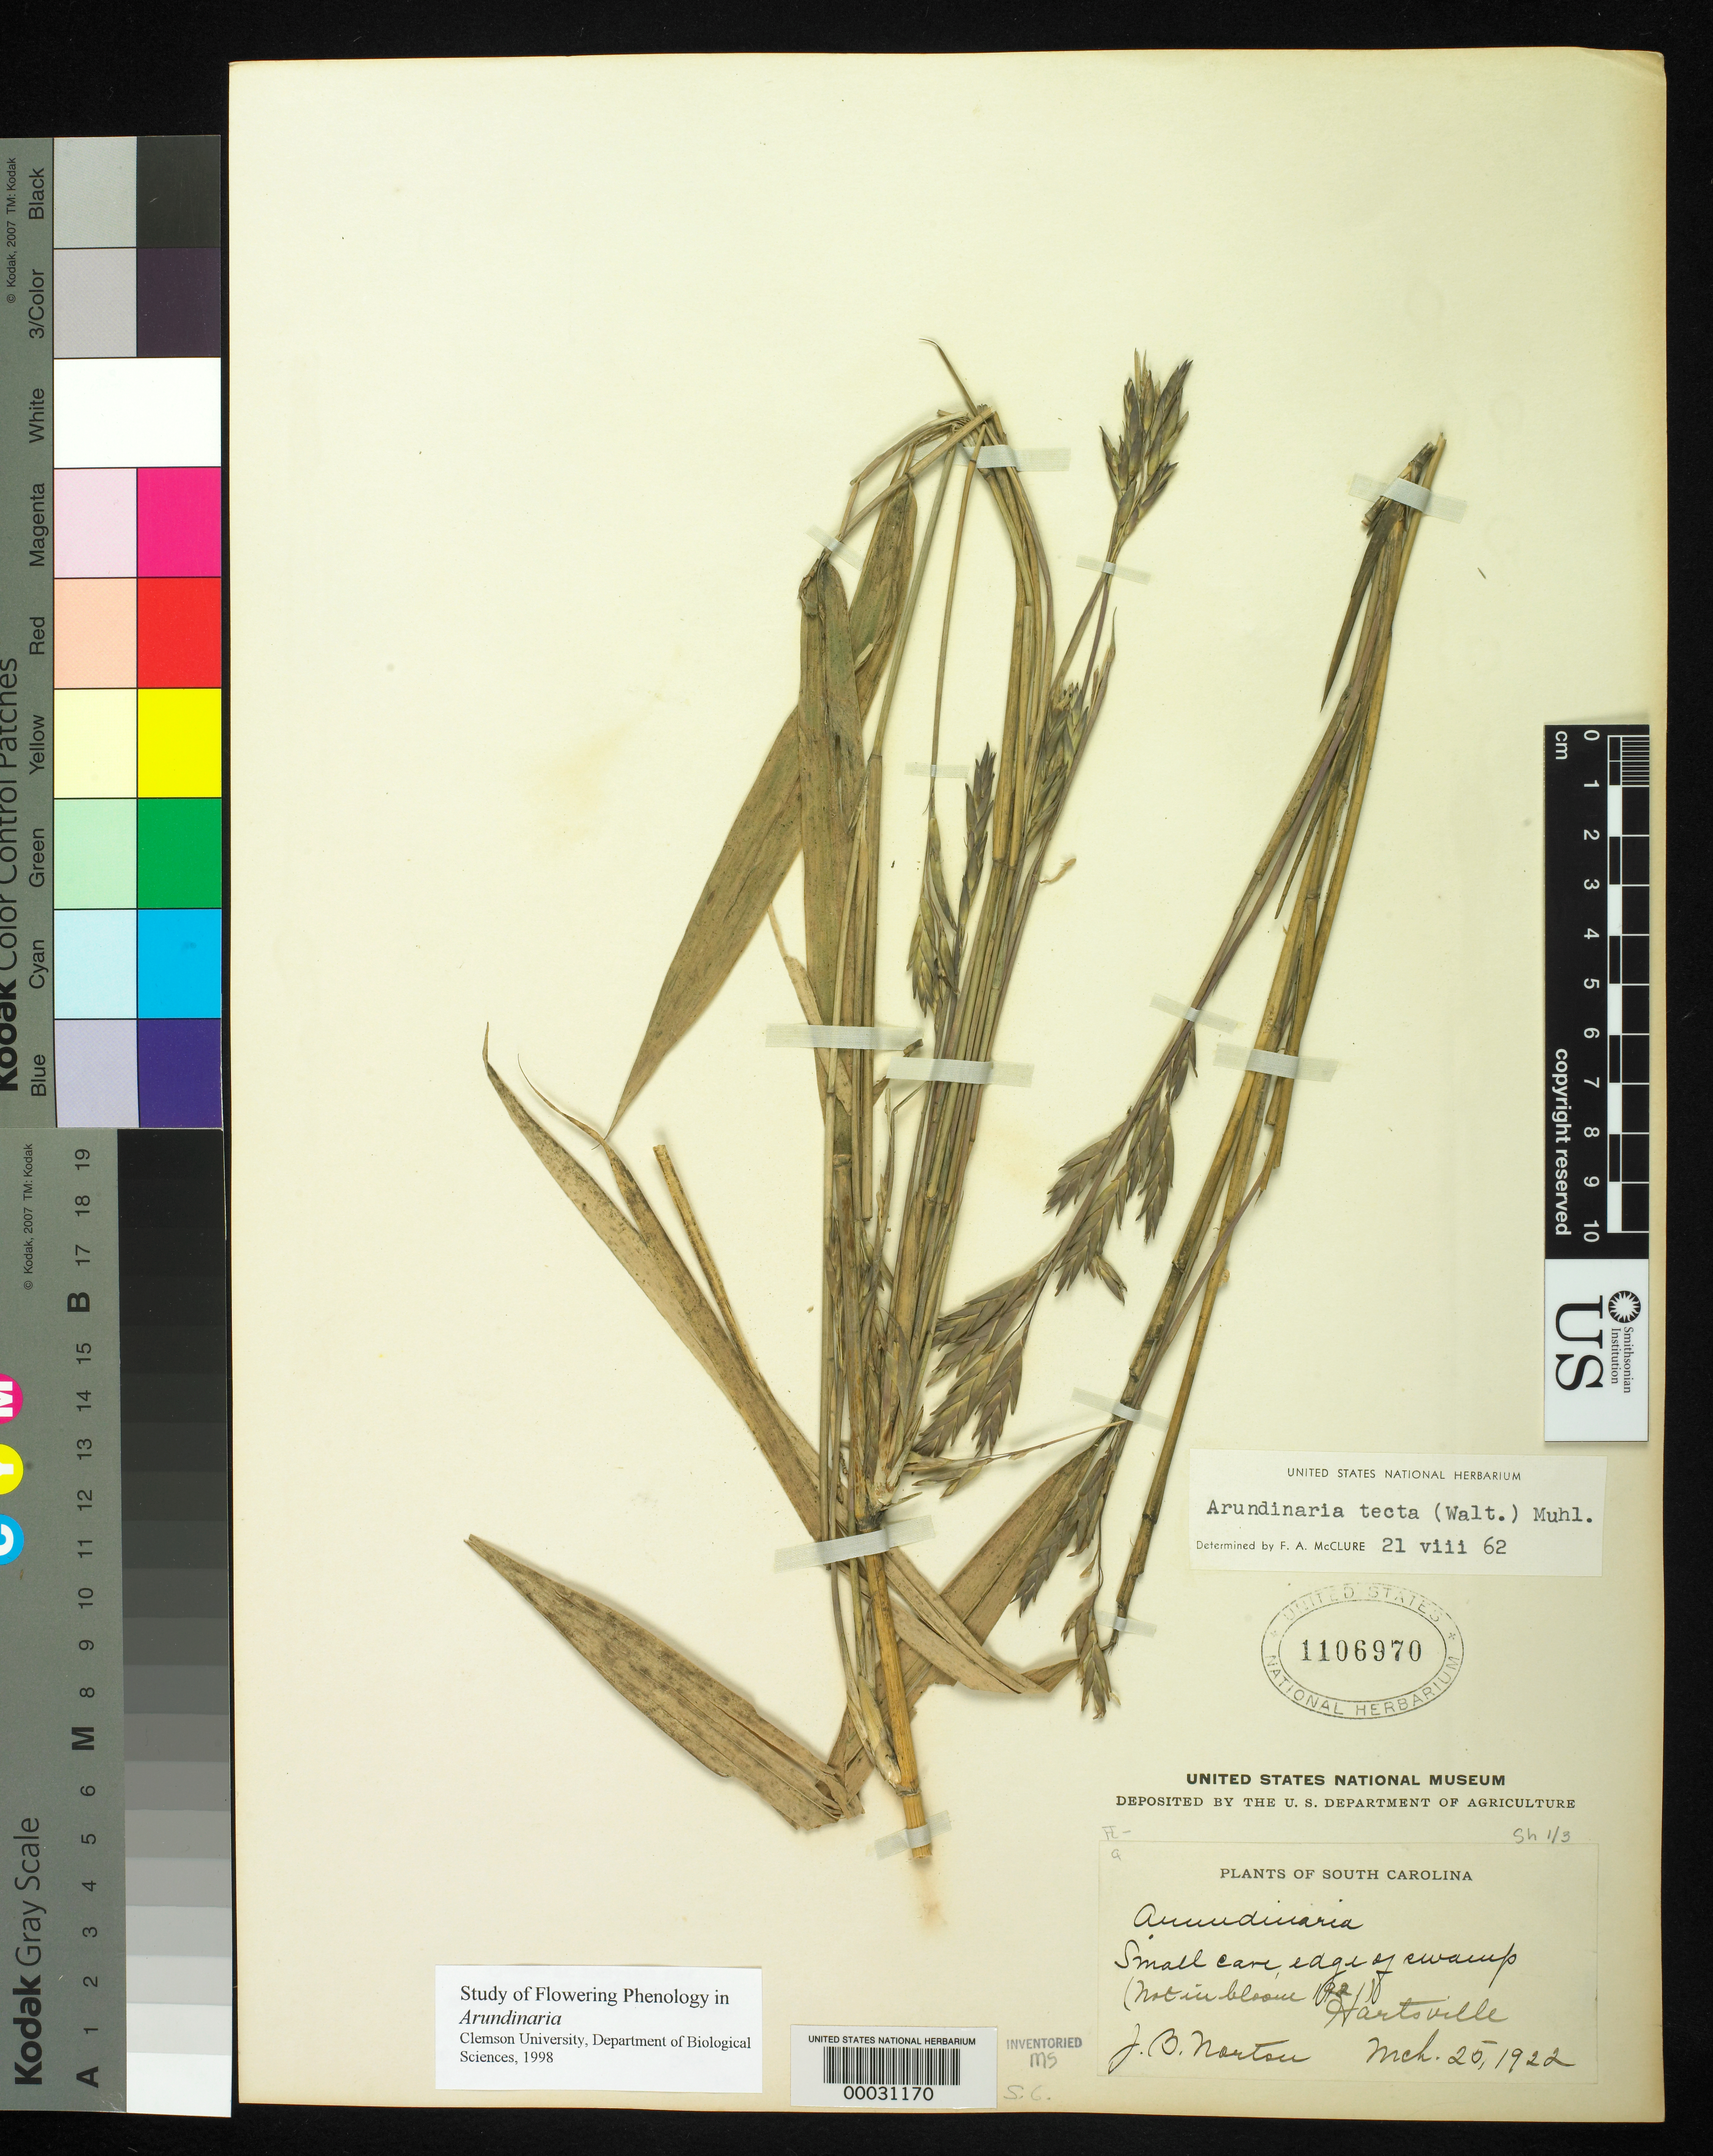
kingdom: Plantae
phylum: Tracheophyta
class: Liliopsida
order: Poales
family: Poaceae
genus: Arundinaria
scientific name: Arundinaria tecta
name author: (Walter) Muhl.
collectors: J. Norton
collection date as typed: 25 Mar 1921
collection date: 1921-03-25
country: United States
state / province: South Carolina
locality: Hartsville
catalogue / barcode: US 1106970